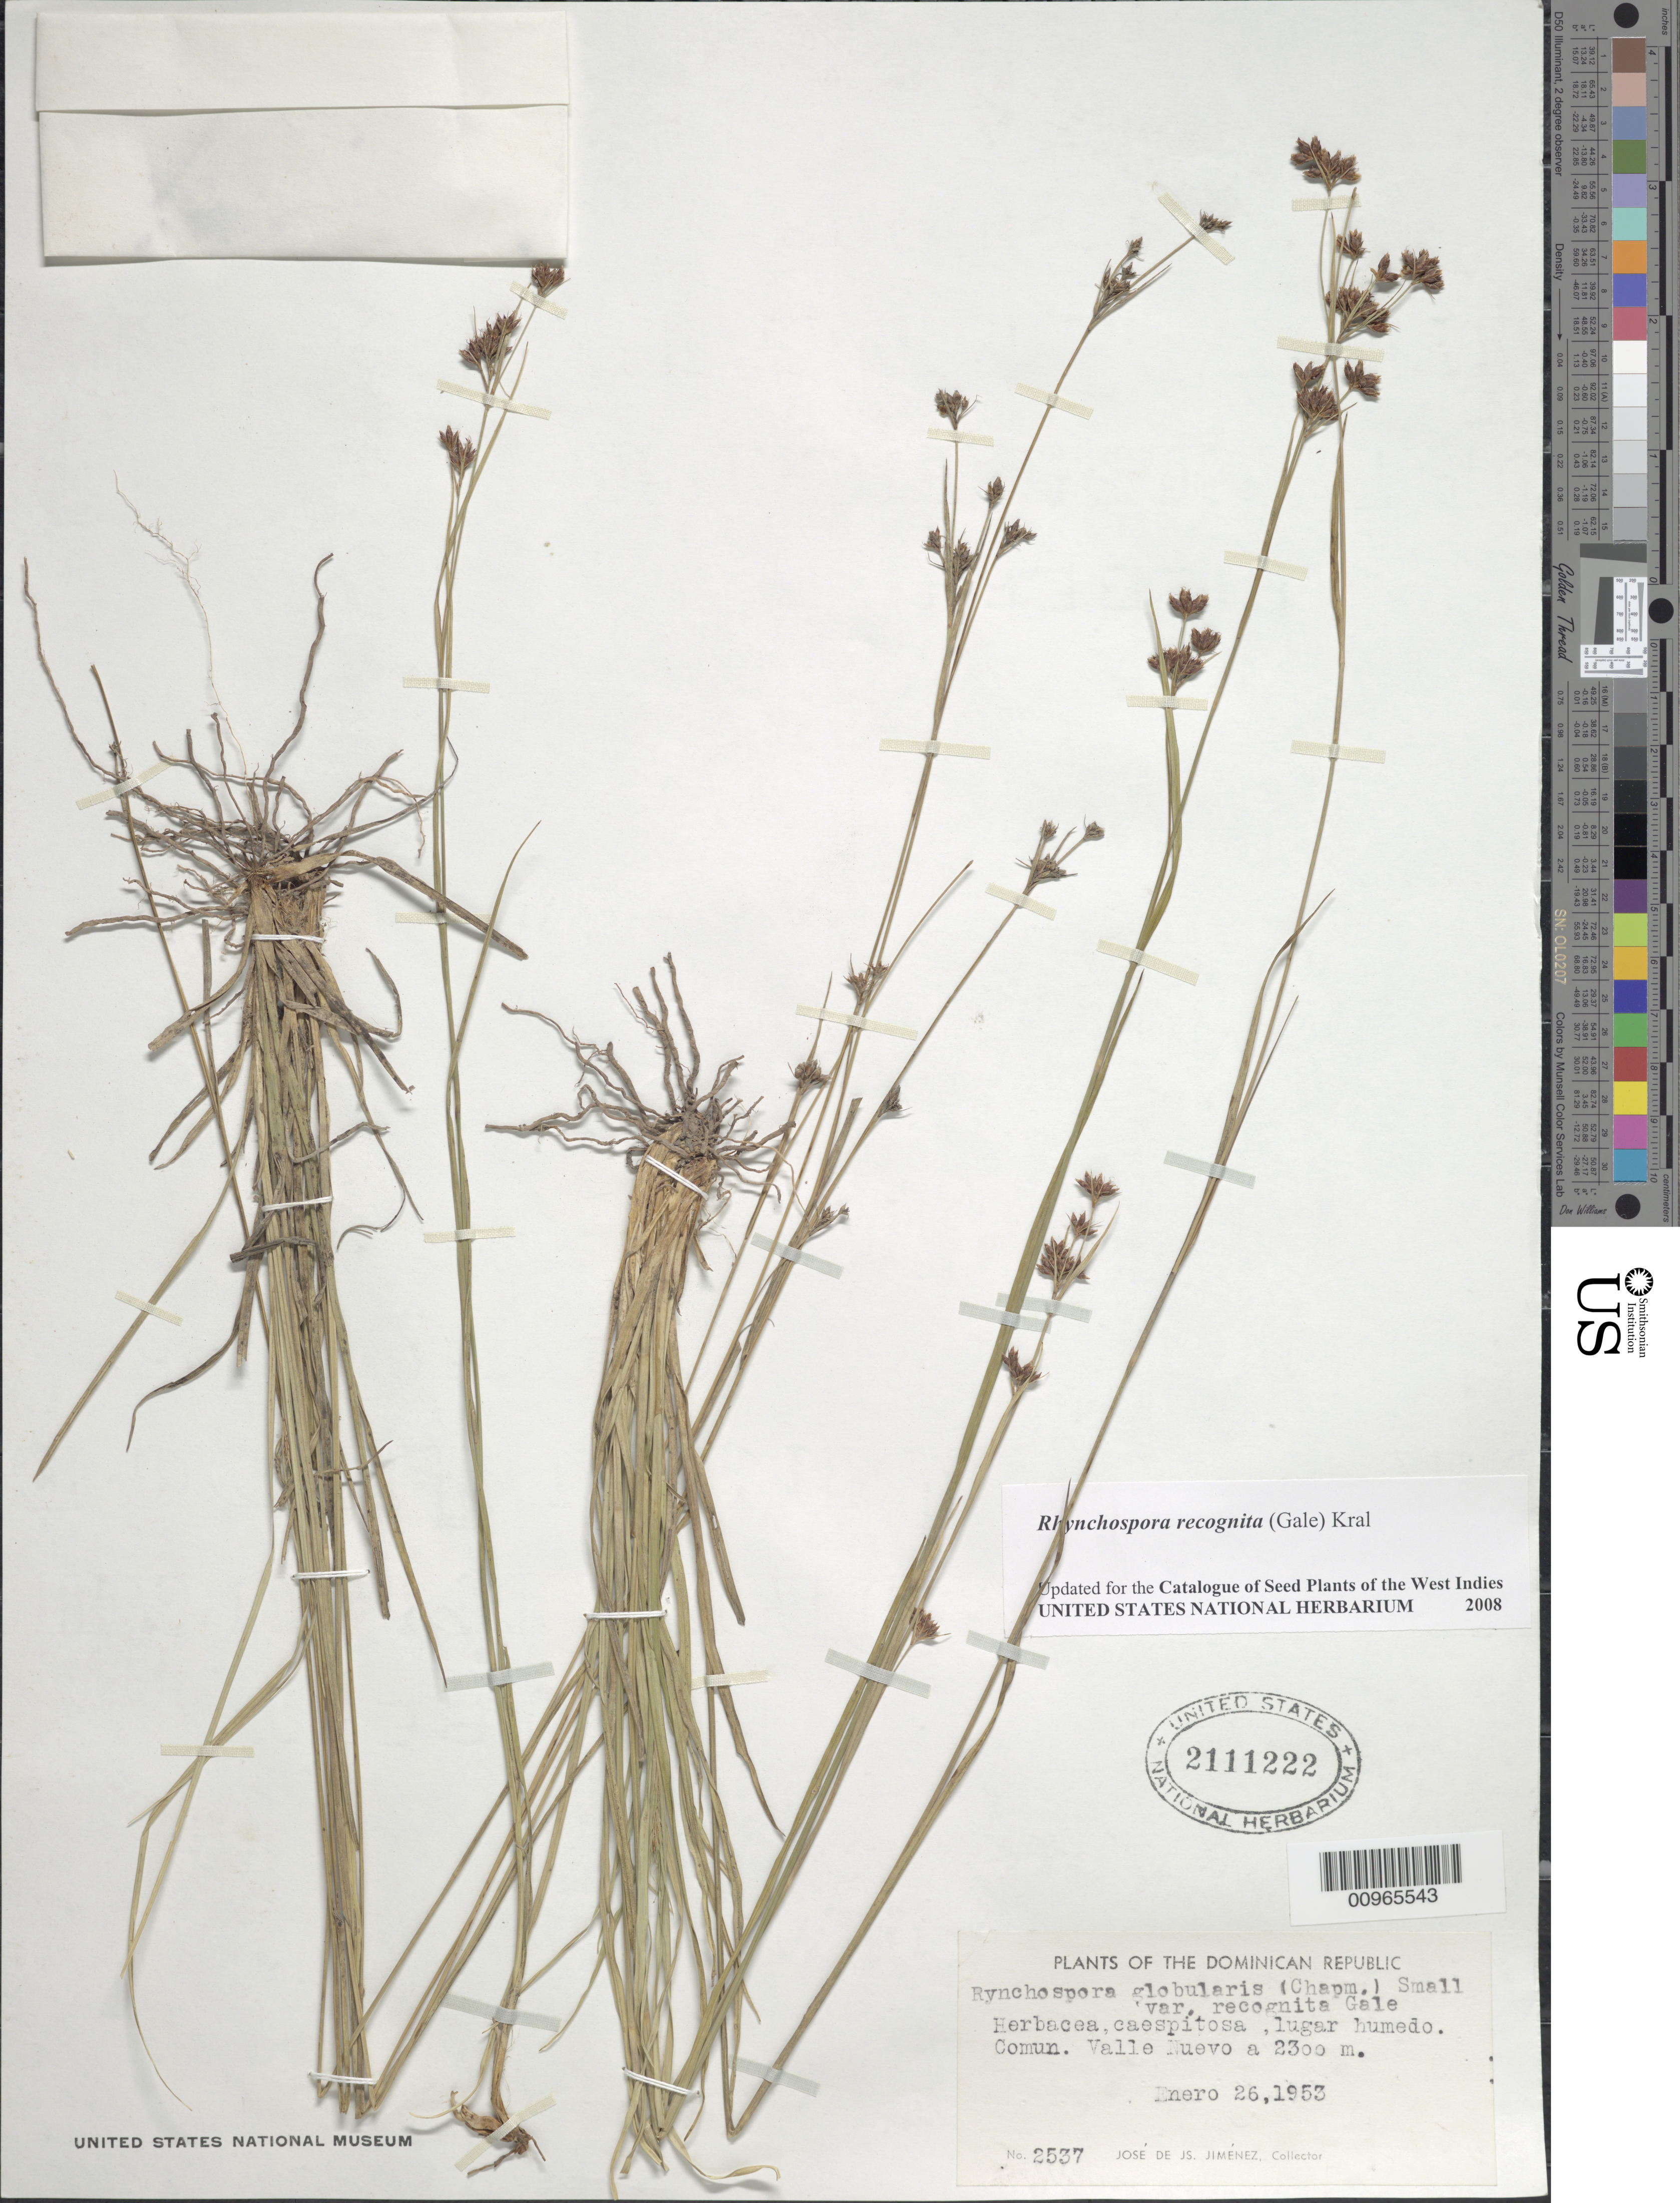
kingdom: Plantae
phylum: Tracheophyta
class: Liliopsida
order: Poales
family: Cyperaceae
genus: Rhynchospora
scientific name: Rhynchospora recognita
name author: (Gale) Kral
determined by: Strong, M. T., (US), Smithsonian Institution - National Museum of Natural History (UNITED STATES)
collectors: J. J. Jiménez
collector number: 2537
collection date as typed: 26 Jan 1953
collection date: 1953-01-26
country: Dominican Republic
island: Hispaniola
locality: Valle Nuevo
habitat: Lugar humedo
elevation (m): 2300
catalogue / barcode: US 2111222